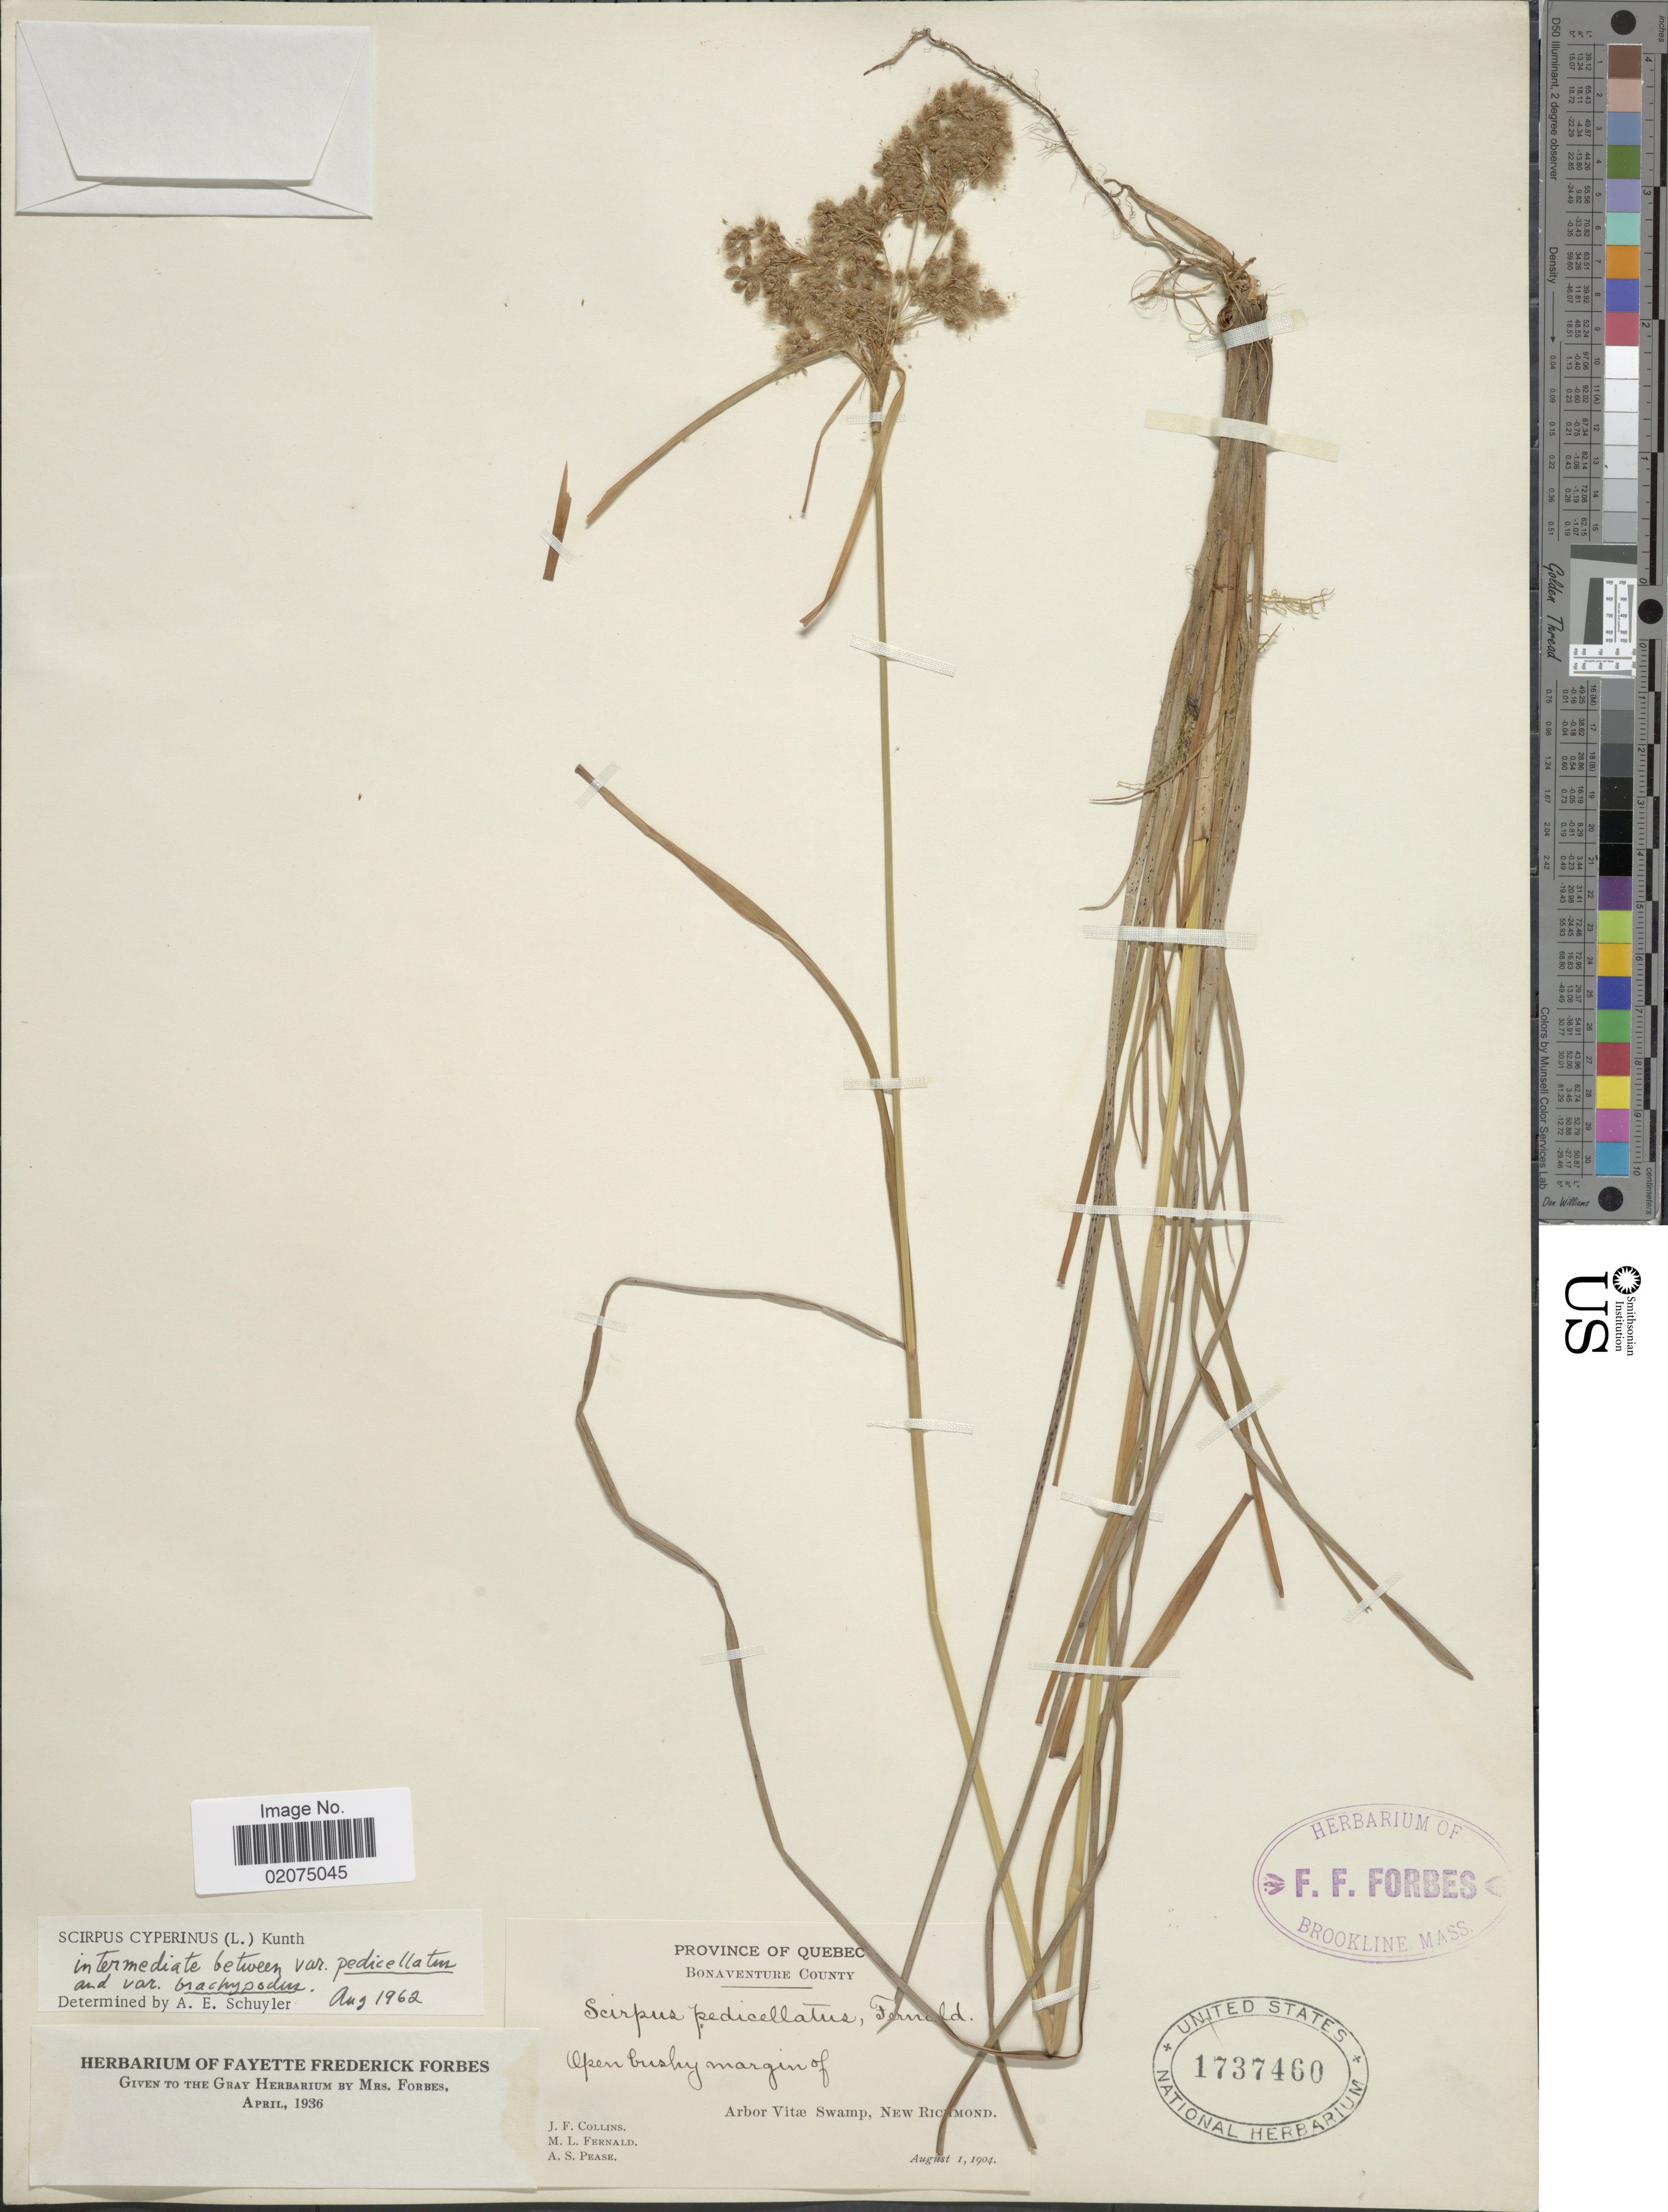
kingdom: Plantae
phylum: Tracheophyta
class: Liliopsida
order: Poales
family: Cyperaceae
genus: Scirpus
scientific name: Scirpus cyperinus (L.) Kunth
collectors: J. Collins, M. L. Fernald & A. S. Pease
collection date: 1904-08-01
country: Canada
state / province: Quebec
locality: Bonaventure County, Arbor Vitae Swamp, New Richmond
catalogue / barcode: US 1737460